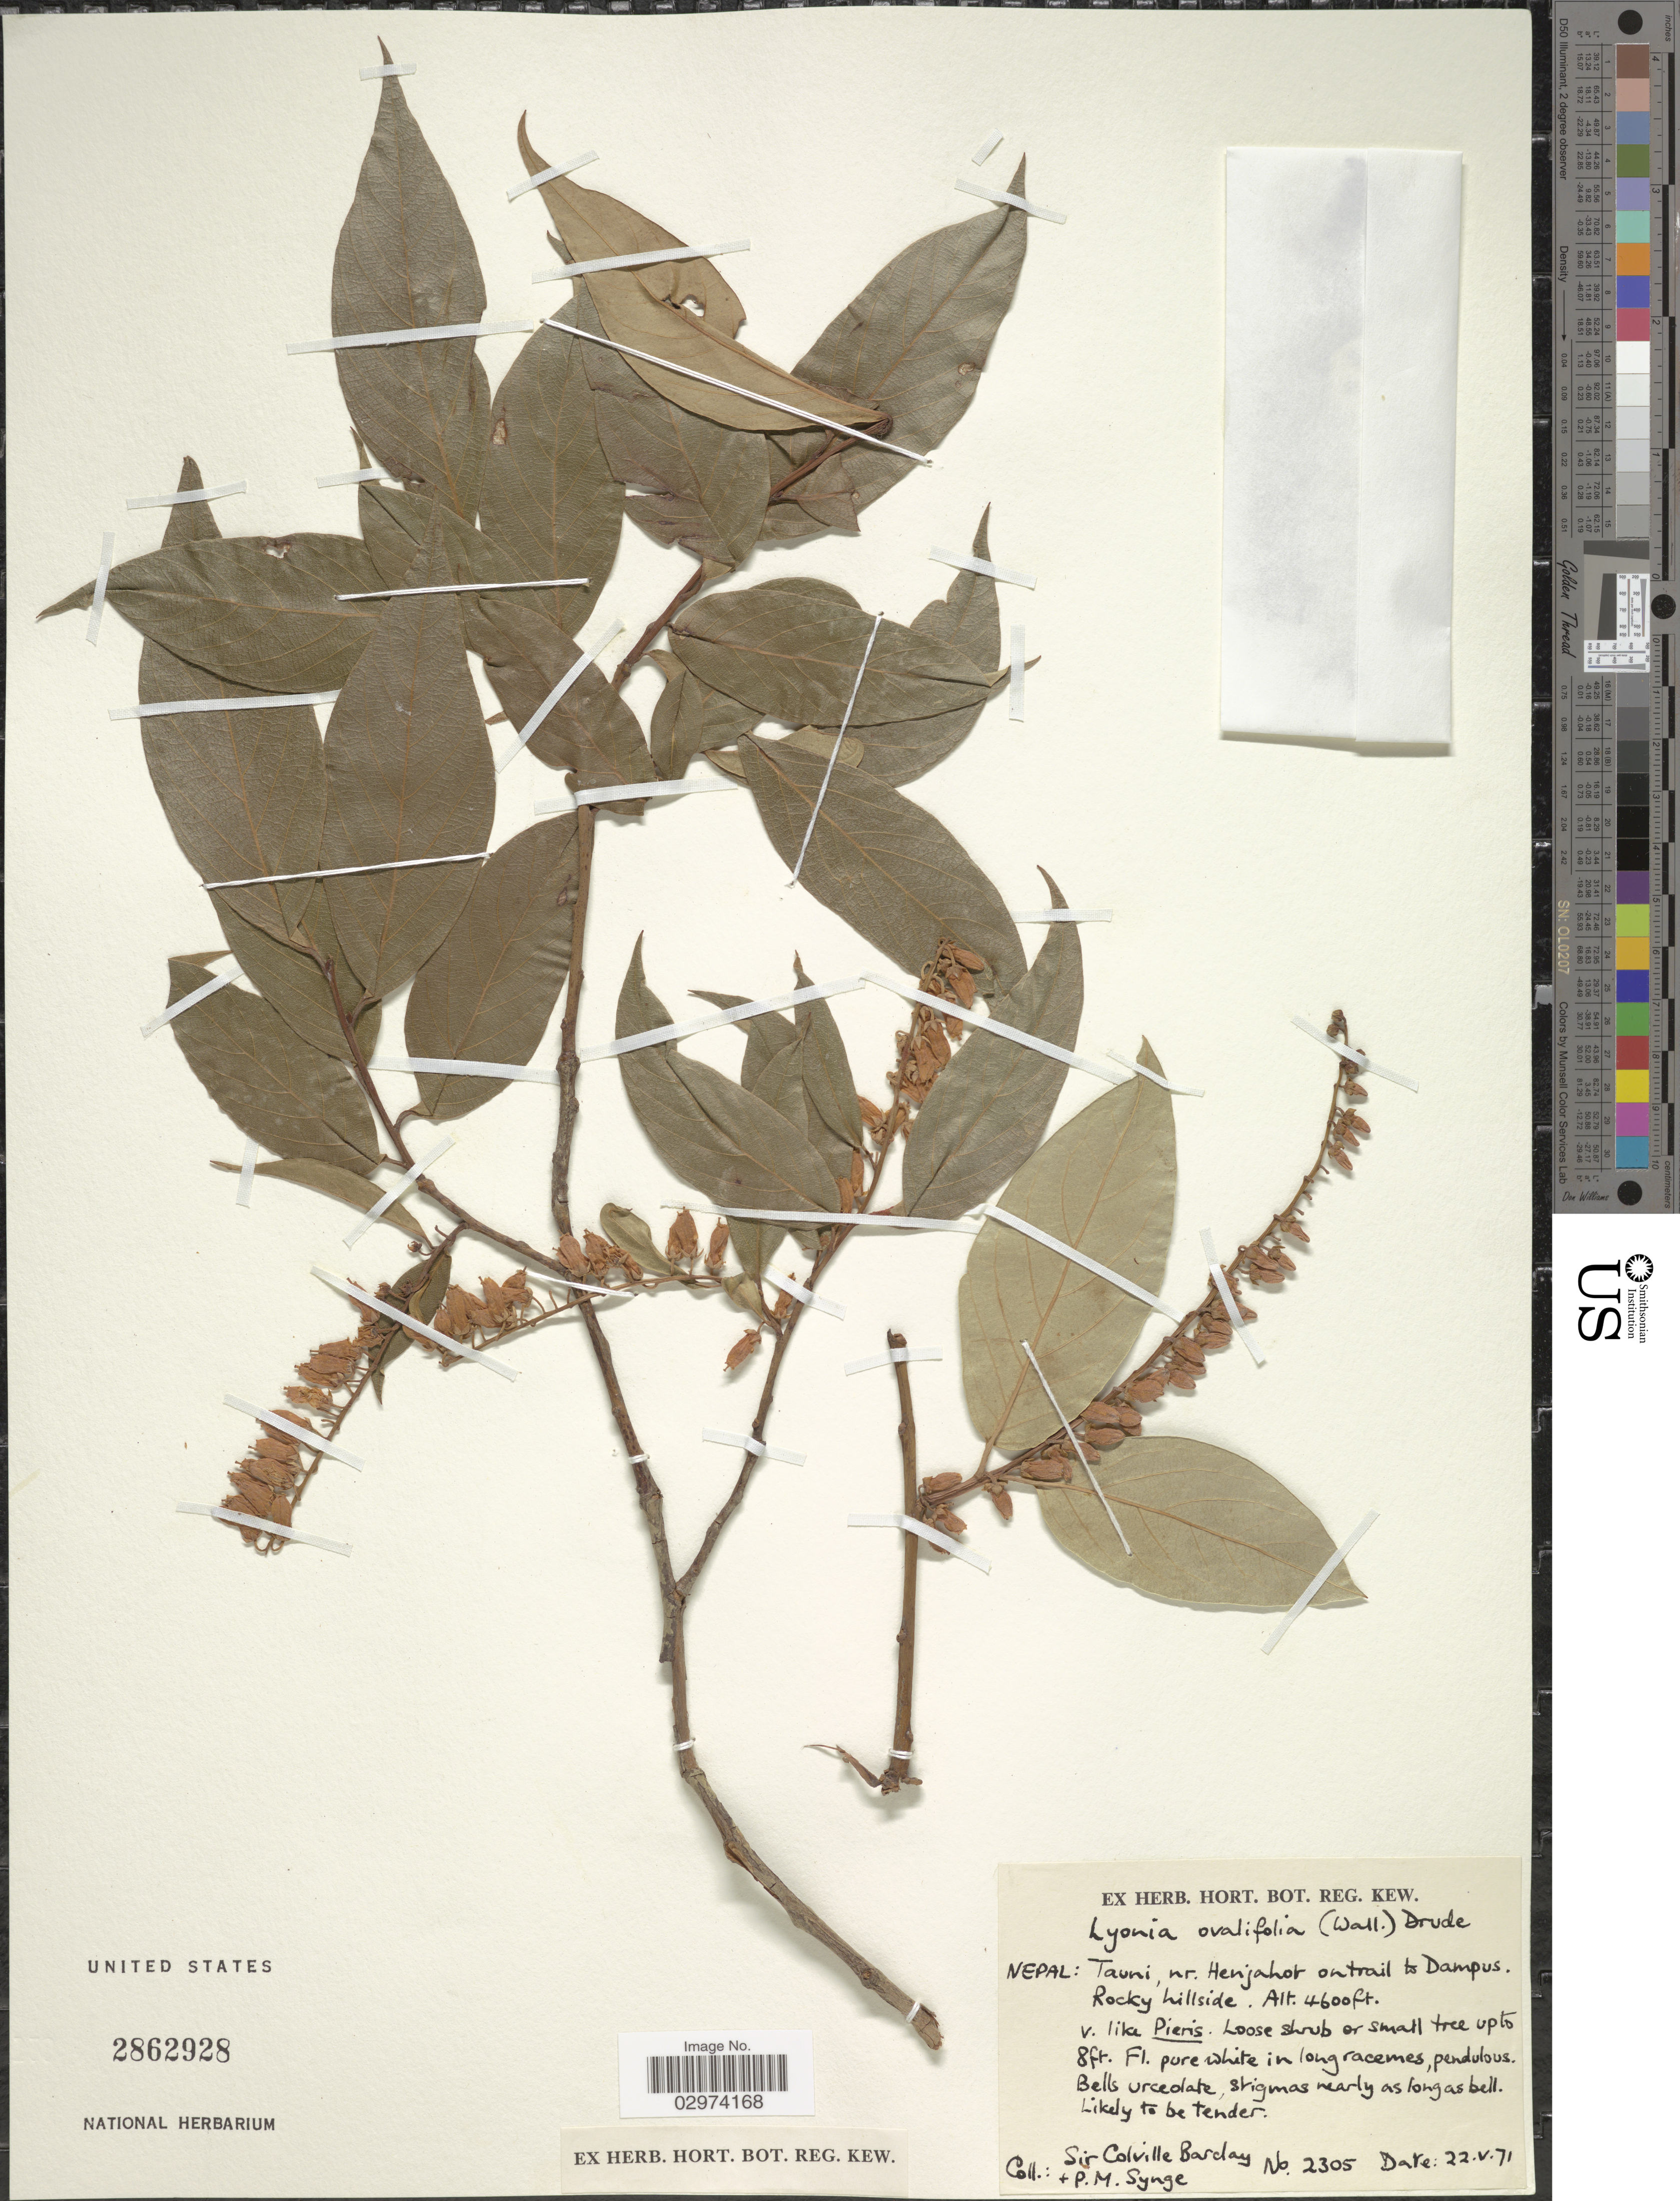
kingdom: Plantae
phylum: Tracheophyta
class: Magnoliopsida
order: Ericales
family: Ericaceae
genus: Lyonia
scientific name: Lyonia ovalifolia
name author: (Wall.) Drude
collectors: C. Barclay & P. Synge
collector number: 2305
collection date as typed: Transcribed d/m/y: 22/5/71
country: Nepal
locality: Tauni, nr. Henjahor on trail to Dampus.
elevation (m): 1402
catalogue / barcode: US 2862928